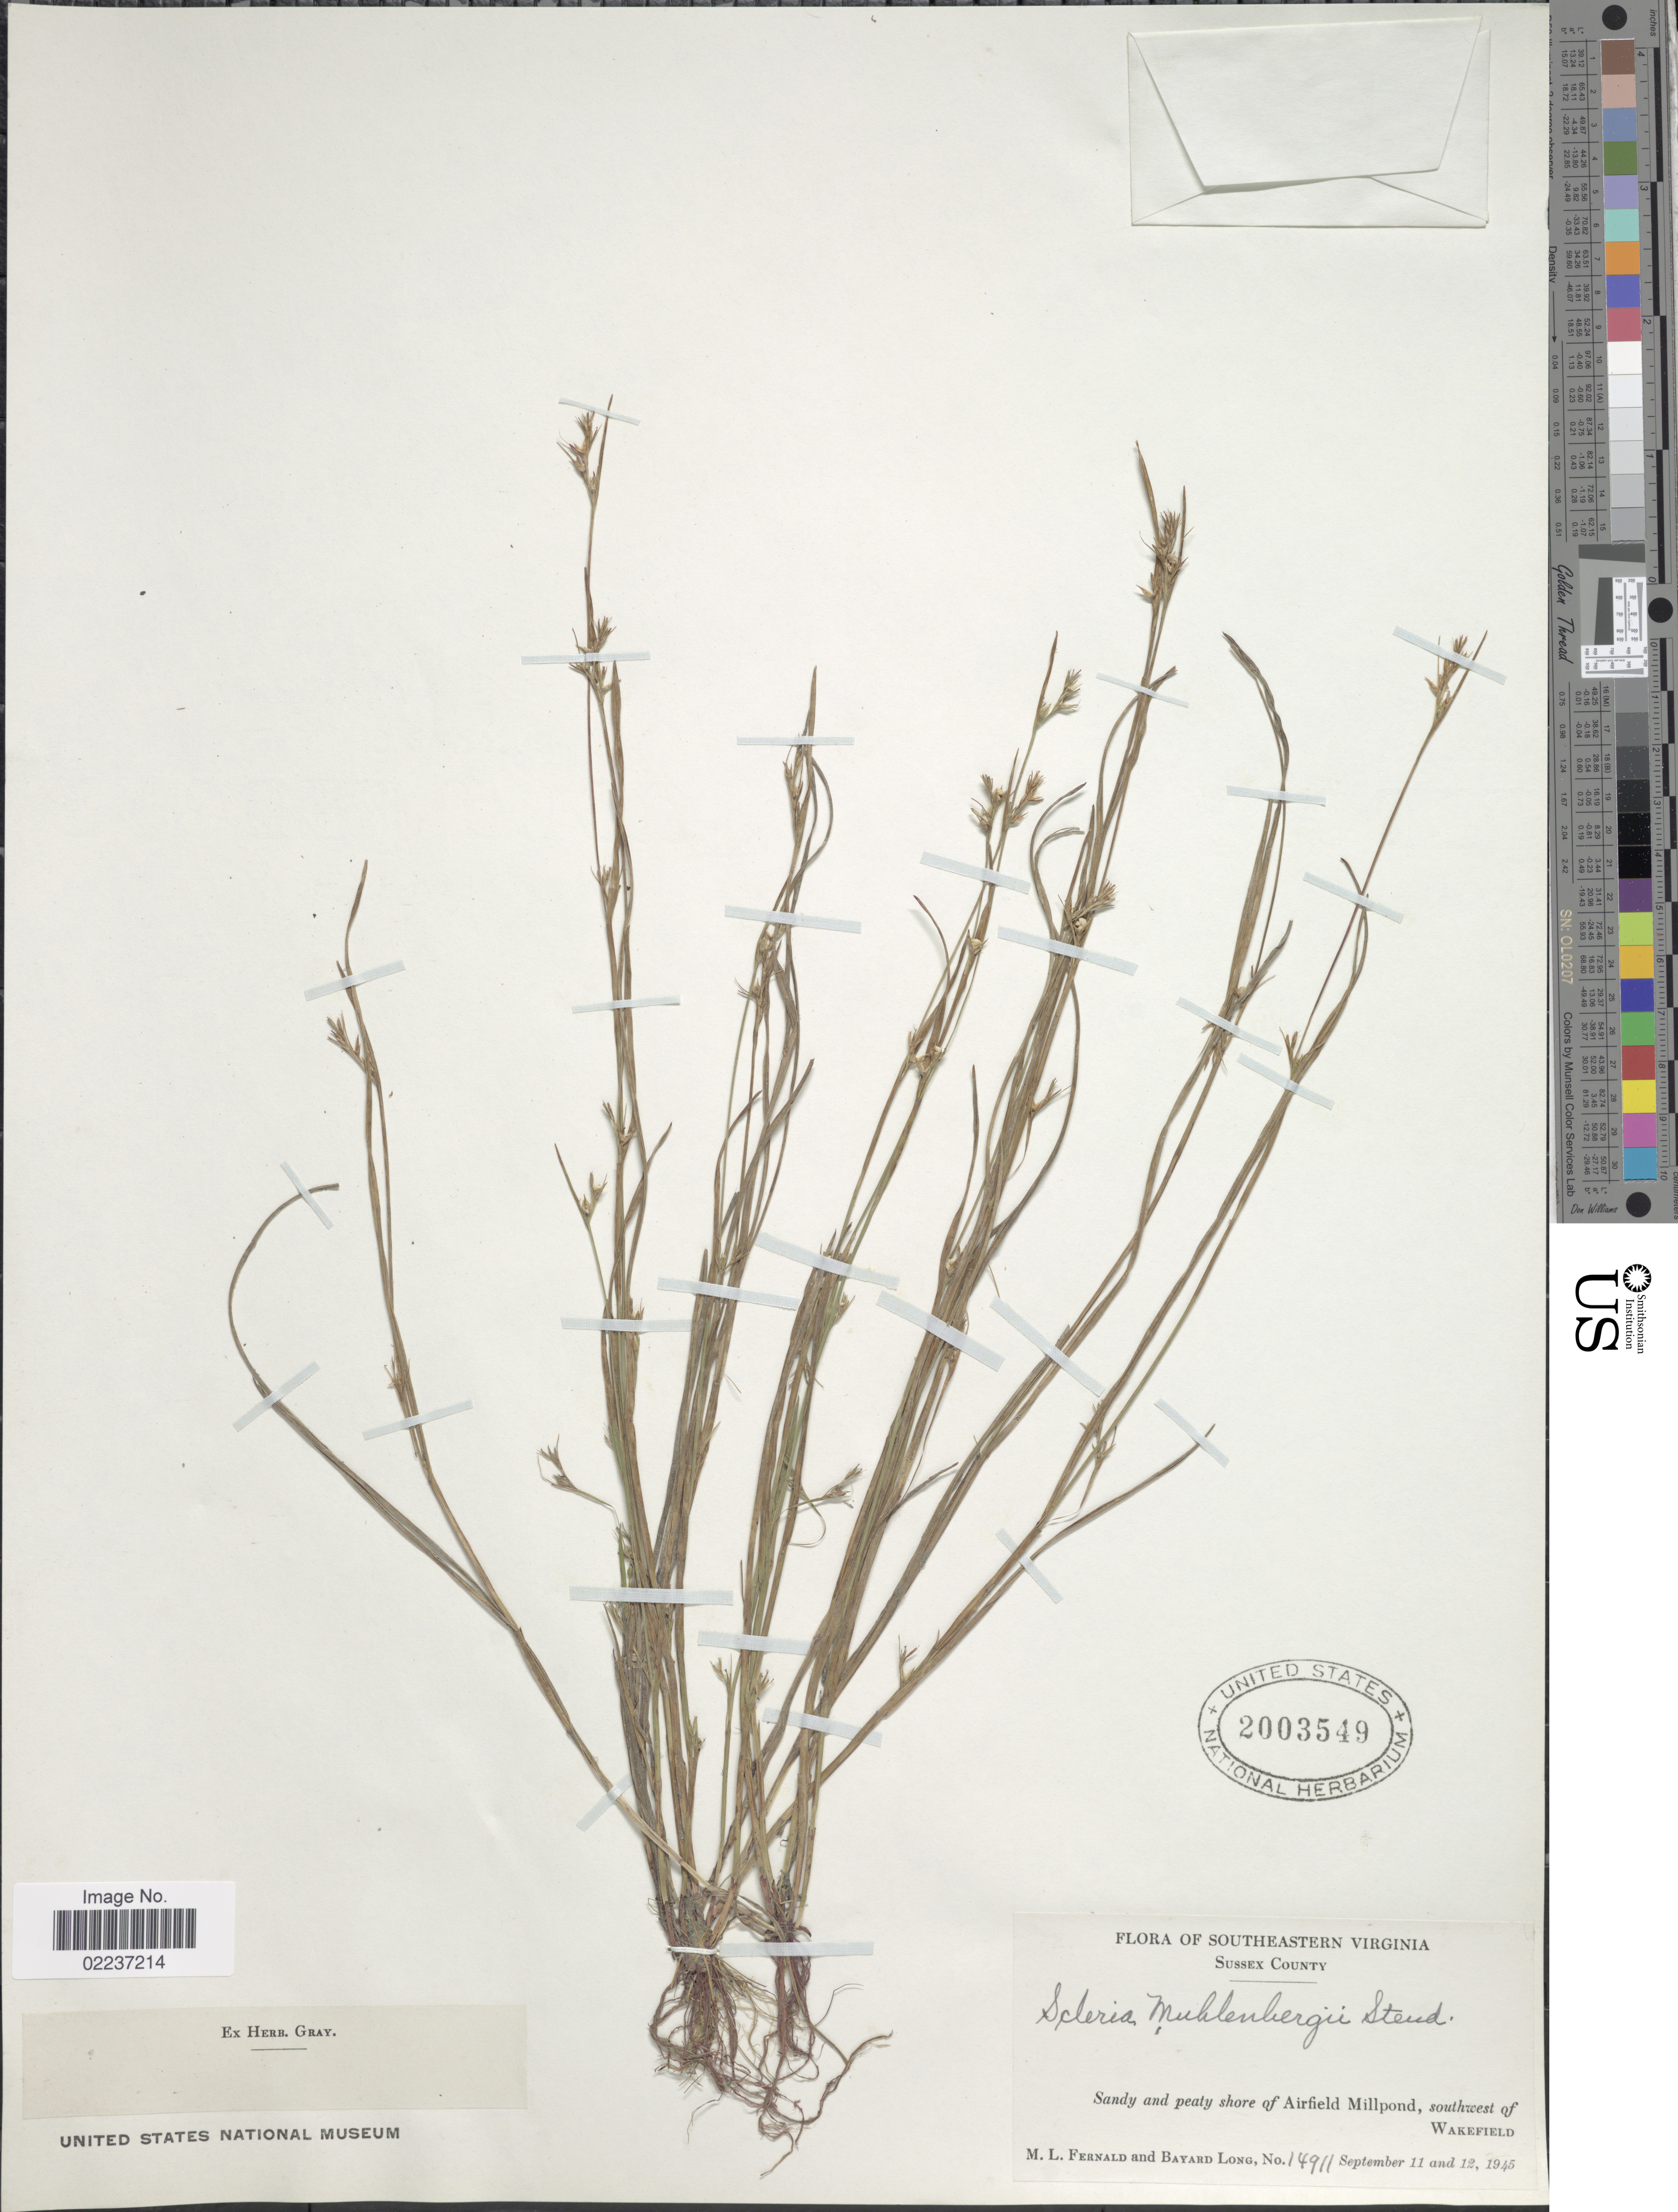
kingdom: Plantae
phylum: Tracheophyta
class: Liliopsida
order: Poales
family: Cyperaceae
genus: Scleria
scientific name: Scleria muehlenbergii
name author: Steud.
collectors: M. L. Fernald & B. Long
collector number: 14911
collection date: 1945-09-11/1945-09-12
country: United States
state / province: Virginia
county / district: Sussex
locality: Southeastern Virginia, Sussex County, Sandy and peaty shore of Airfield Millpond, southwest of Wakefield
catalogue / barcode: US 2003549